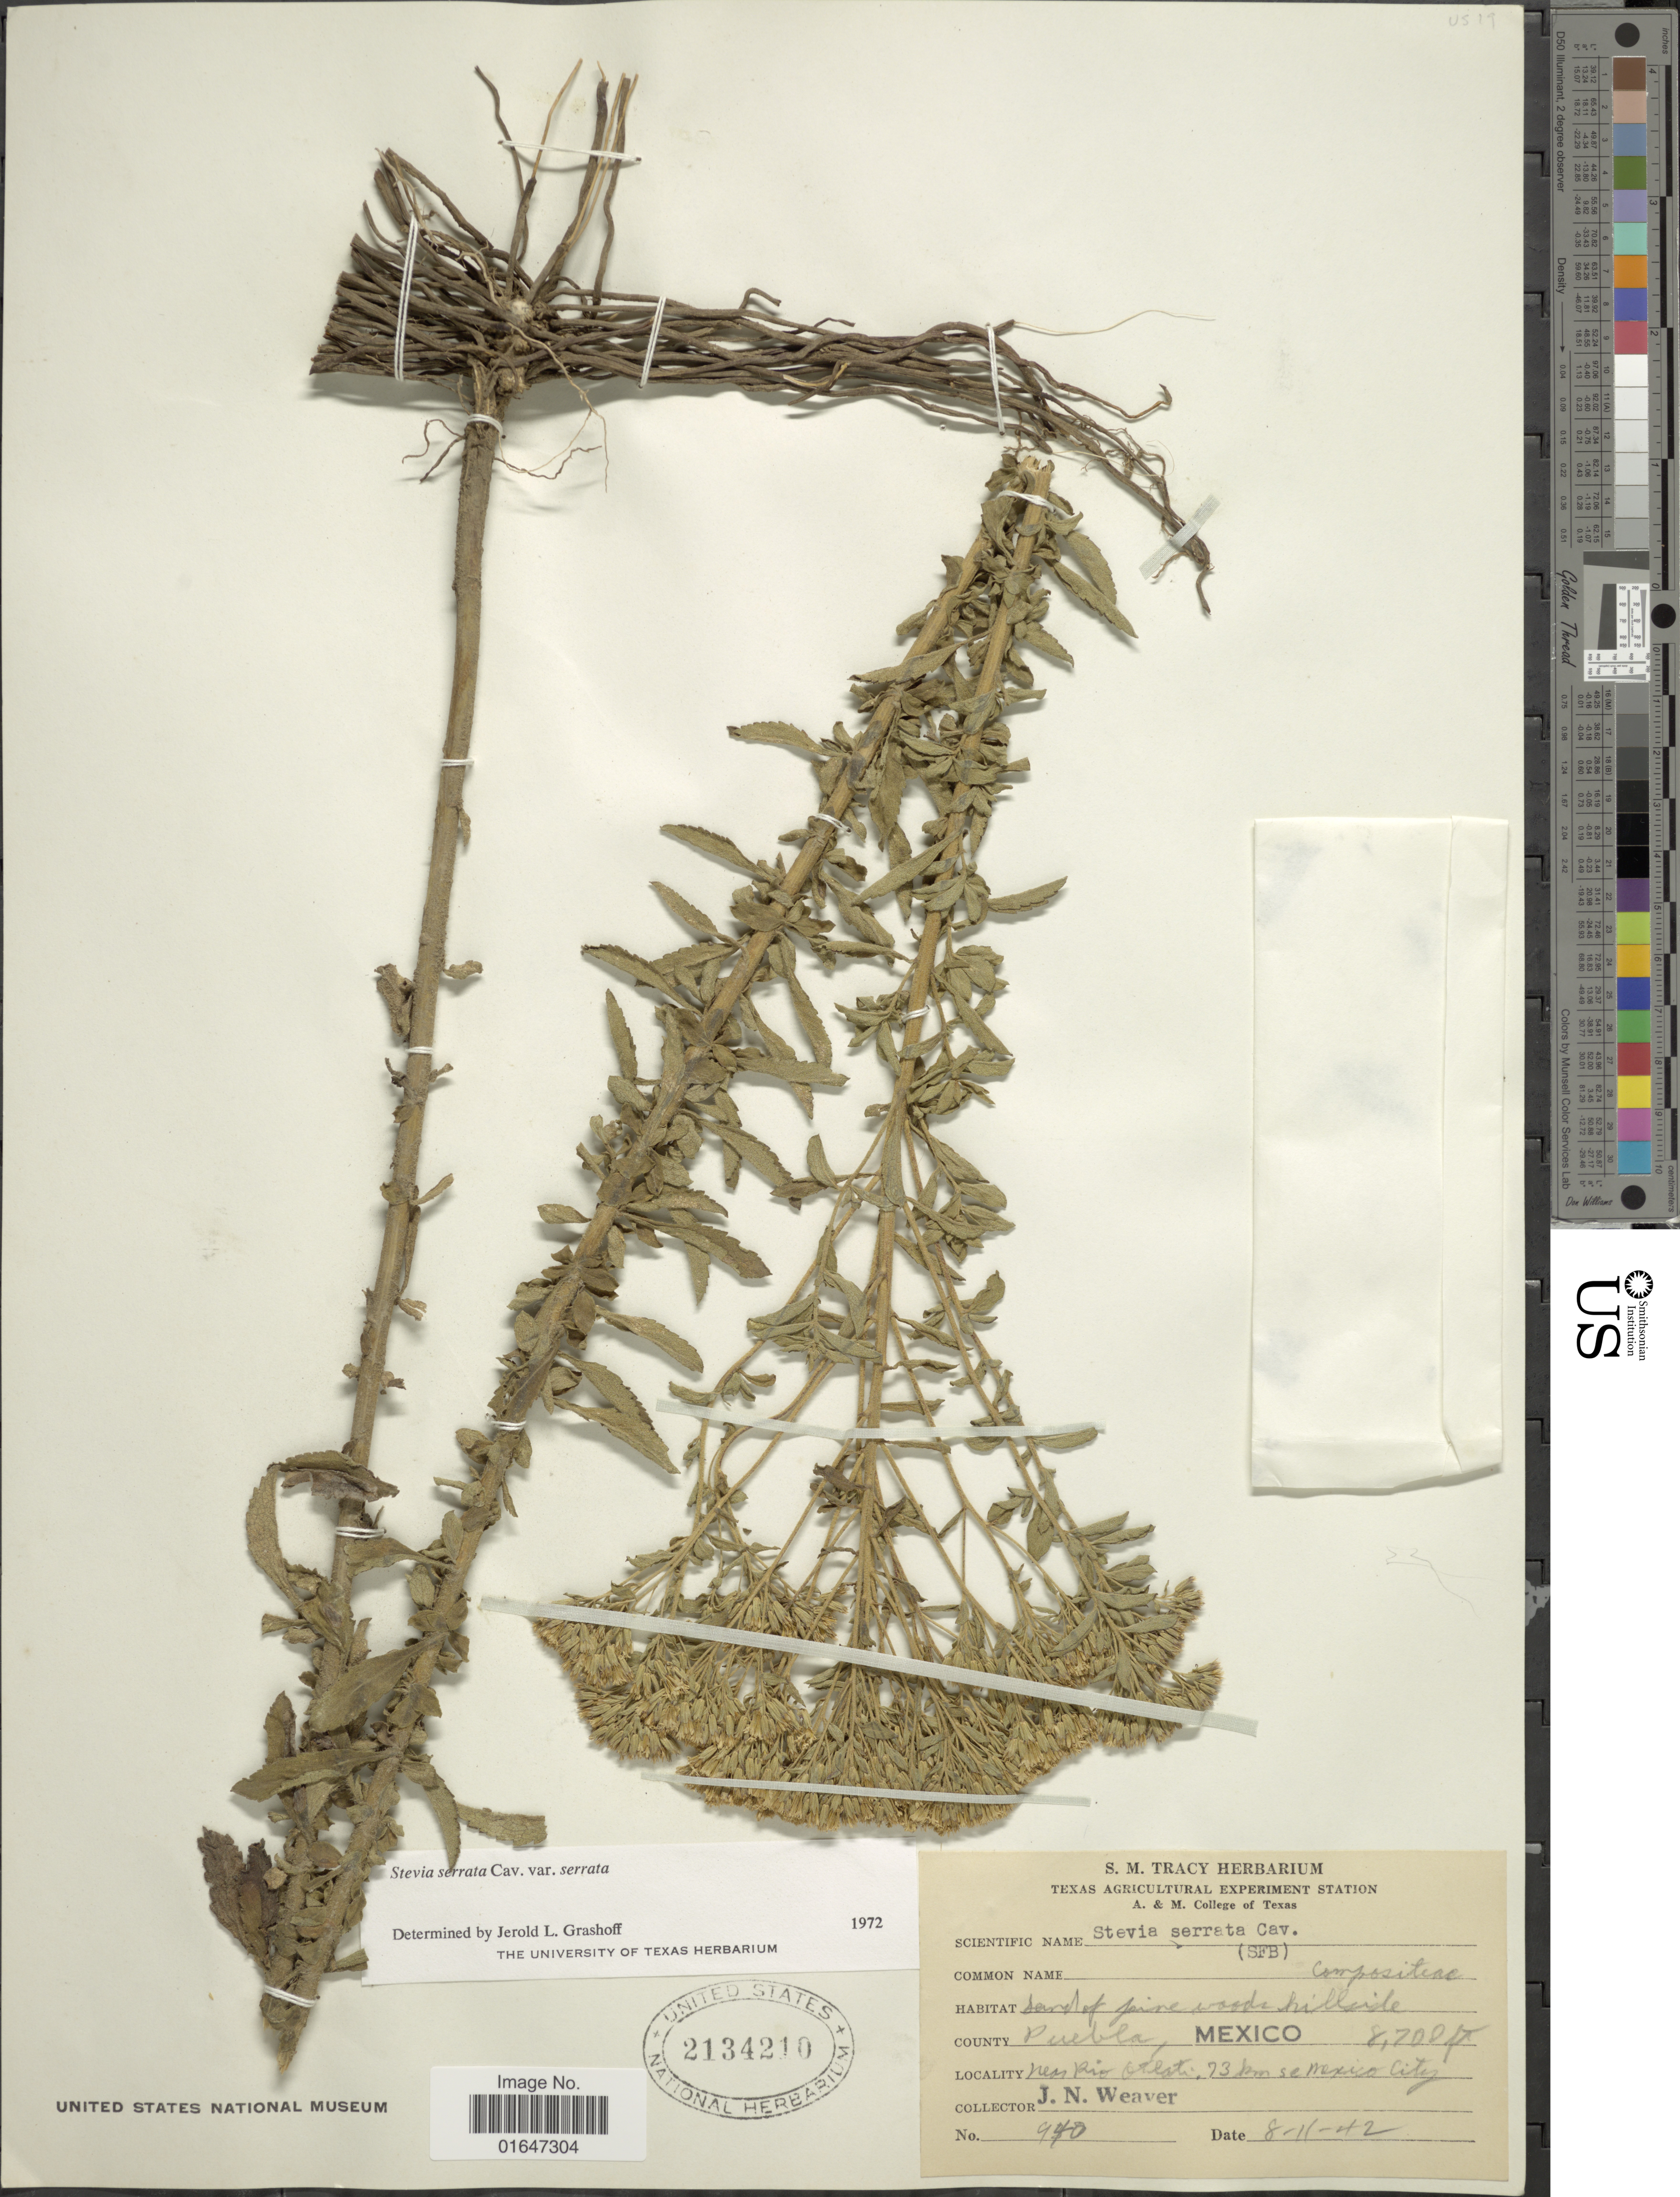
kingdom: Plantae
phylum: Tracheophyta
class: Magnoliopsida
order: Asterales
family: Asteraceae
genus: Stevia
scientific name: Stevia serrata var. serrata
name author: Cav.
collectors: J. N. Weaver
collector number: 440*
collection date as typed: Transcribed d/m/y: 8/11/42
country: Mexico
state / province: Puebla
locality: Near Rio Oslati, 23 km se Mexico City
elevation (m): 2652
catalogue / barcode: US 2134210